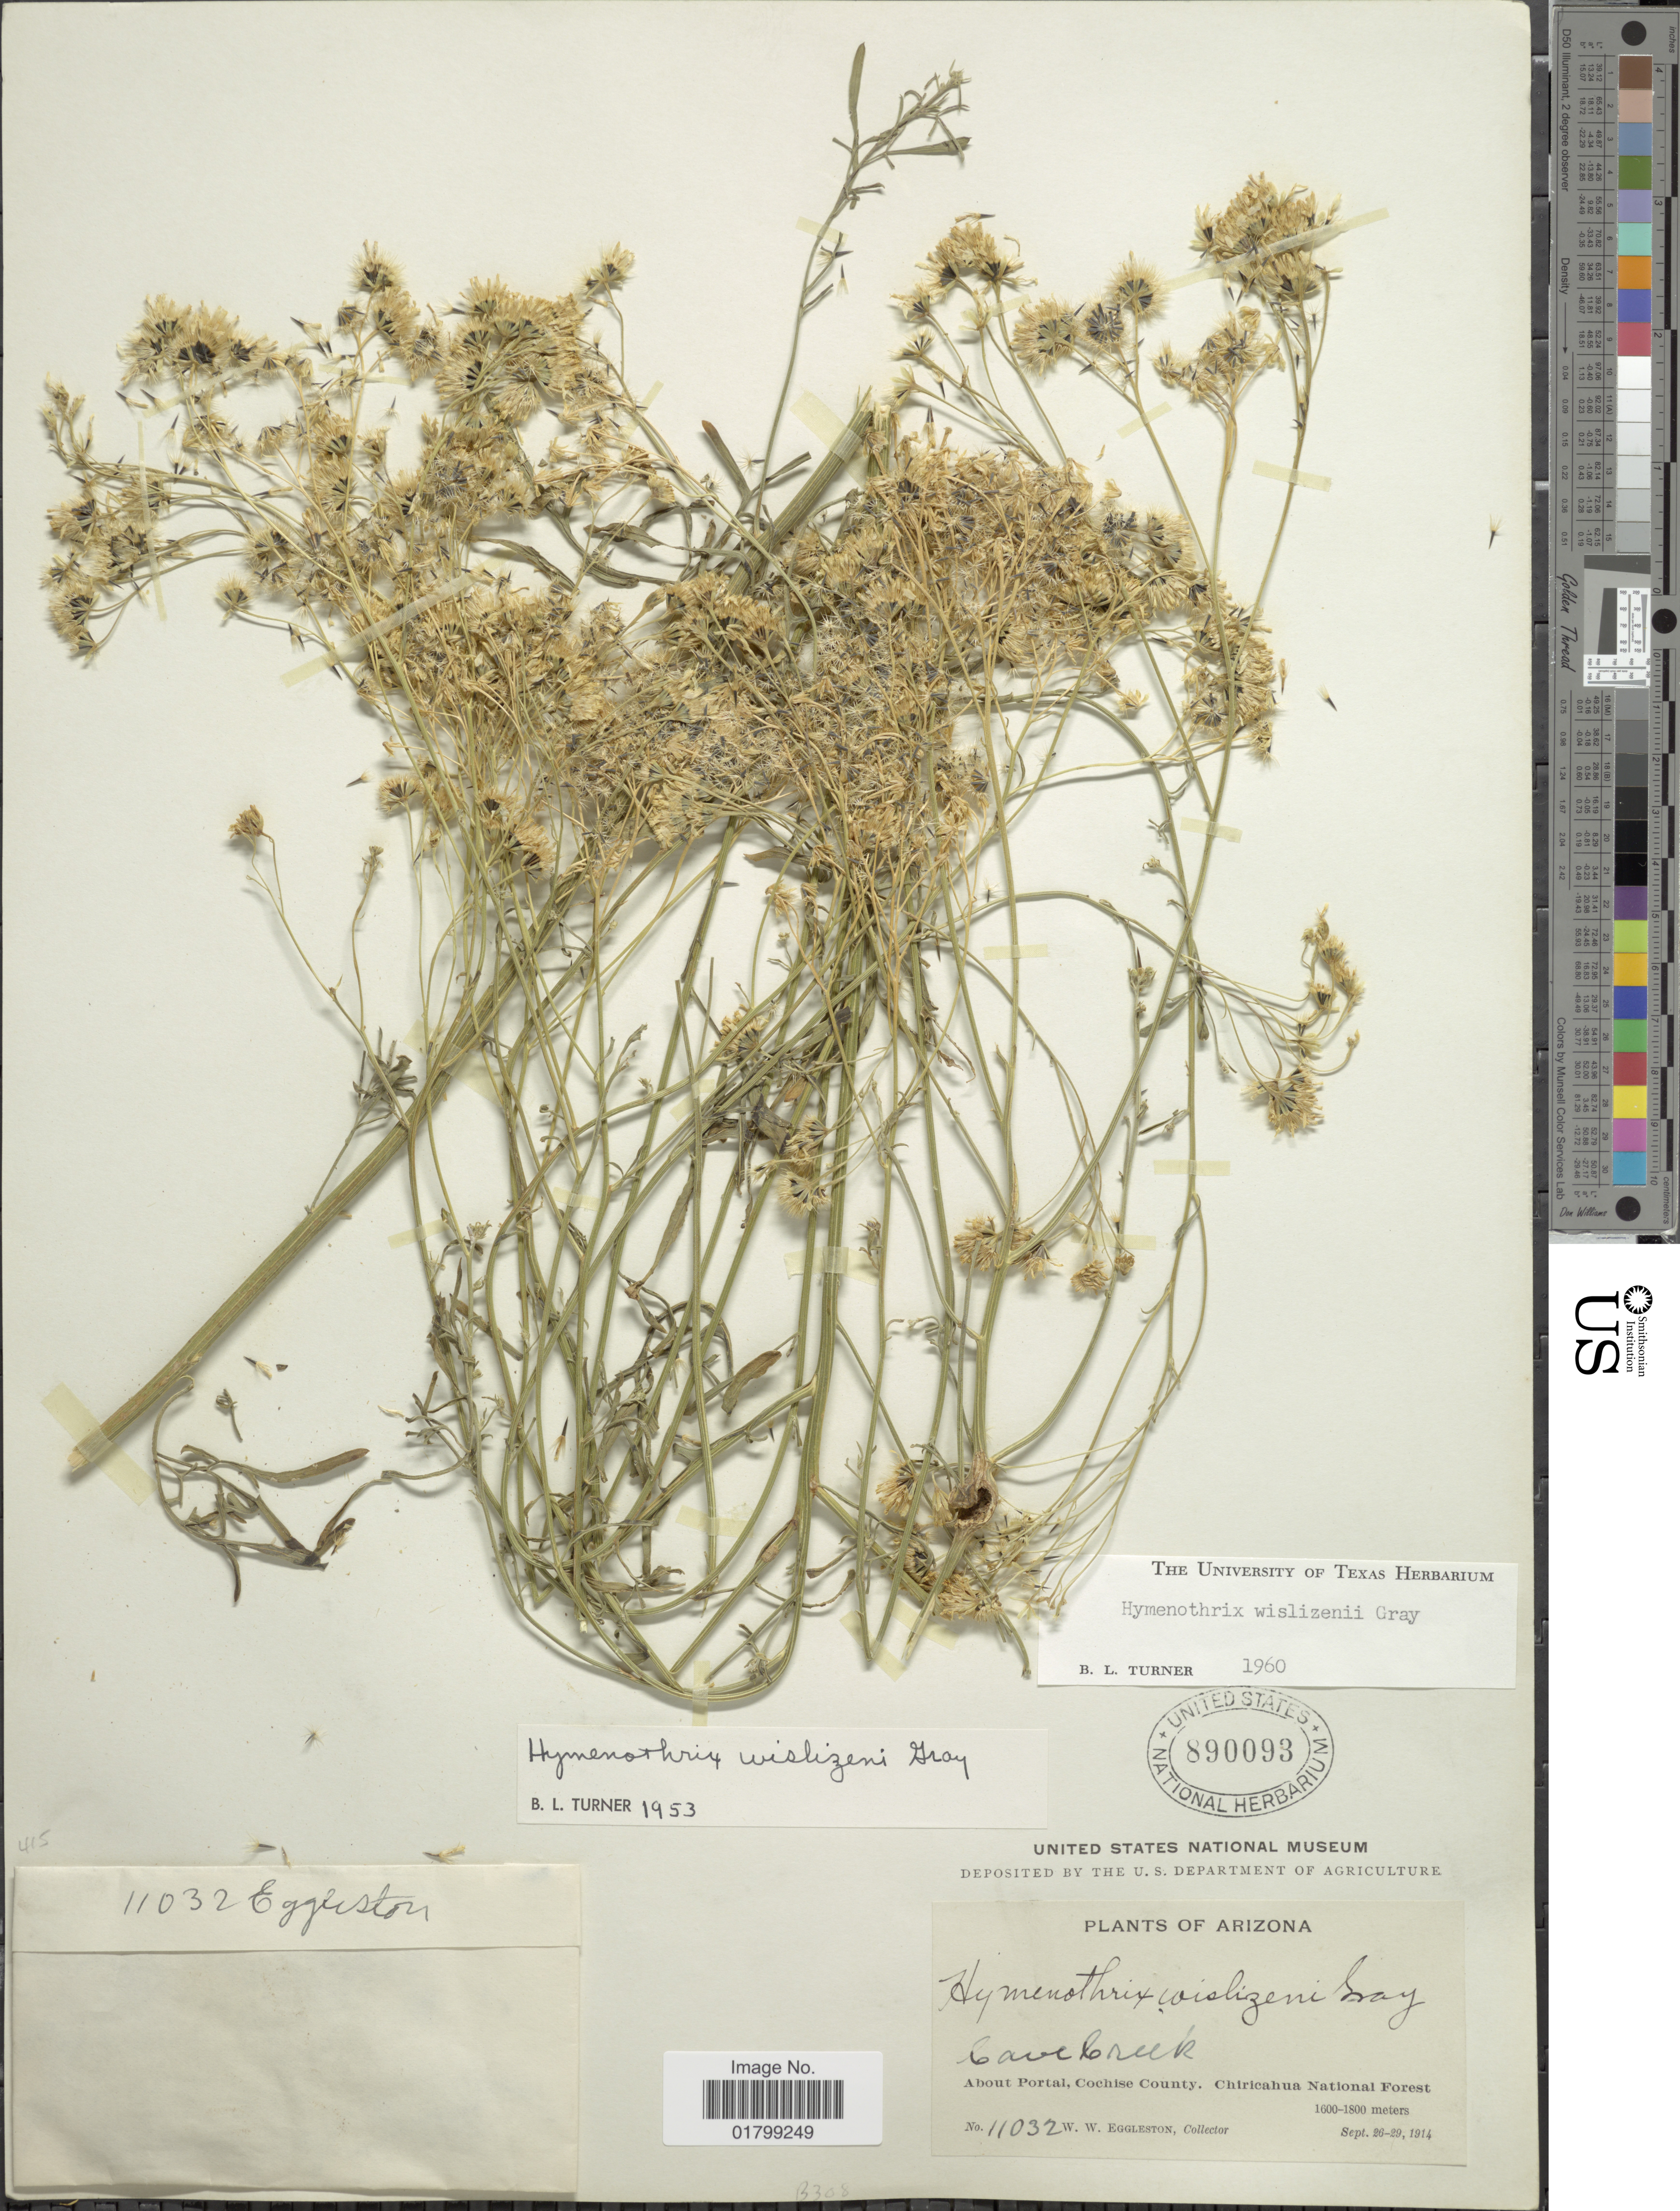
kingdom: Plantae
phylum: Tracheophyta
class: Magnoliopsida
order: Asterales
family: Asteraceae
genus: Hymenothrix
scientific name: Hymenothrix wislizenii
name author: A. Gray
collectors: W. W. Eggleston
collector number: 11032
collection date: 1914-09-26/1914-09-29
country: United States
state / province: Arizona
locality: Cave Creek, About Portal, Cochise County, Chiricahua National Forest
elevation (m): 1600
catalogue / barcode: US 890093